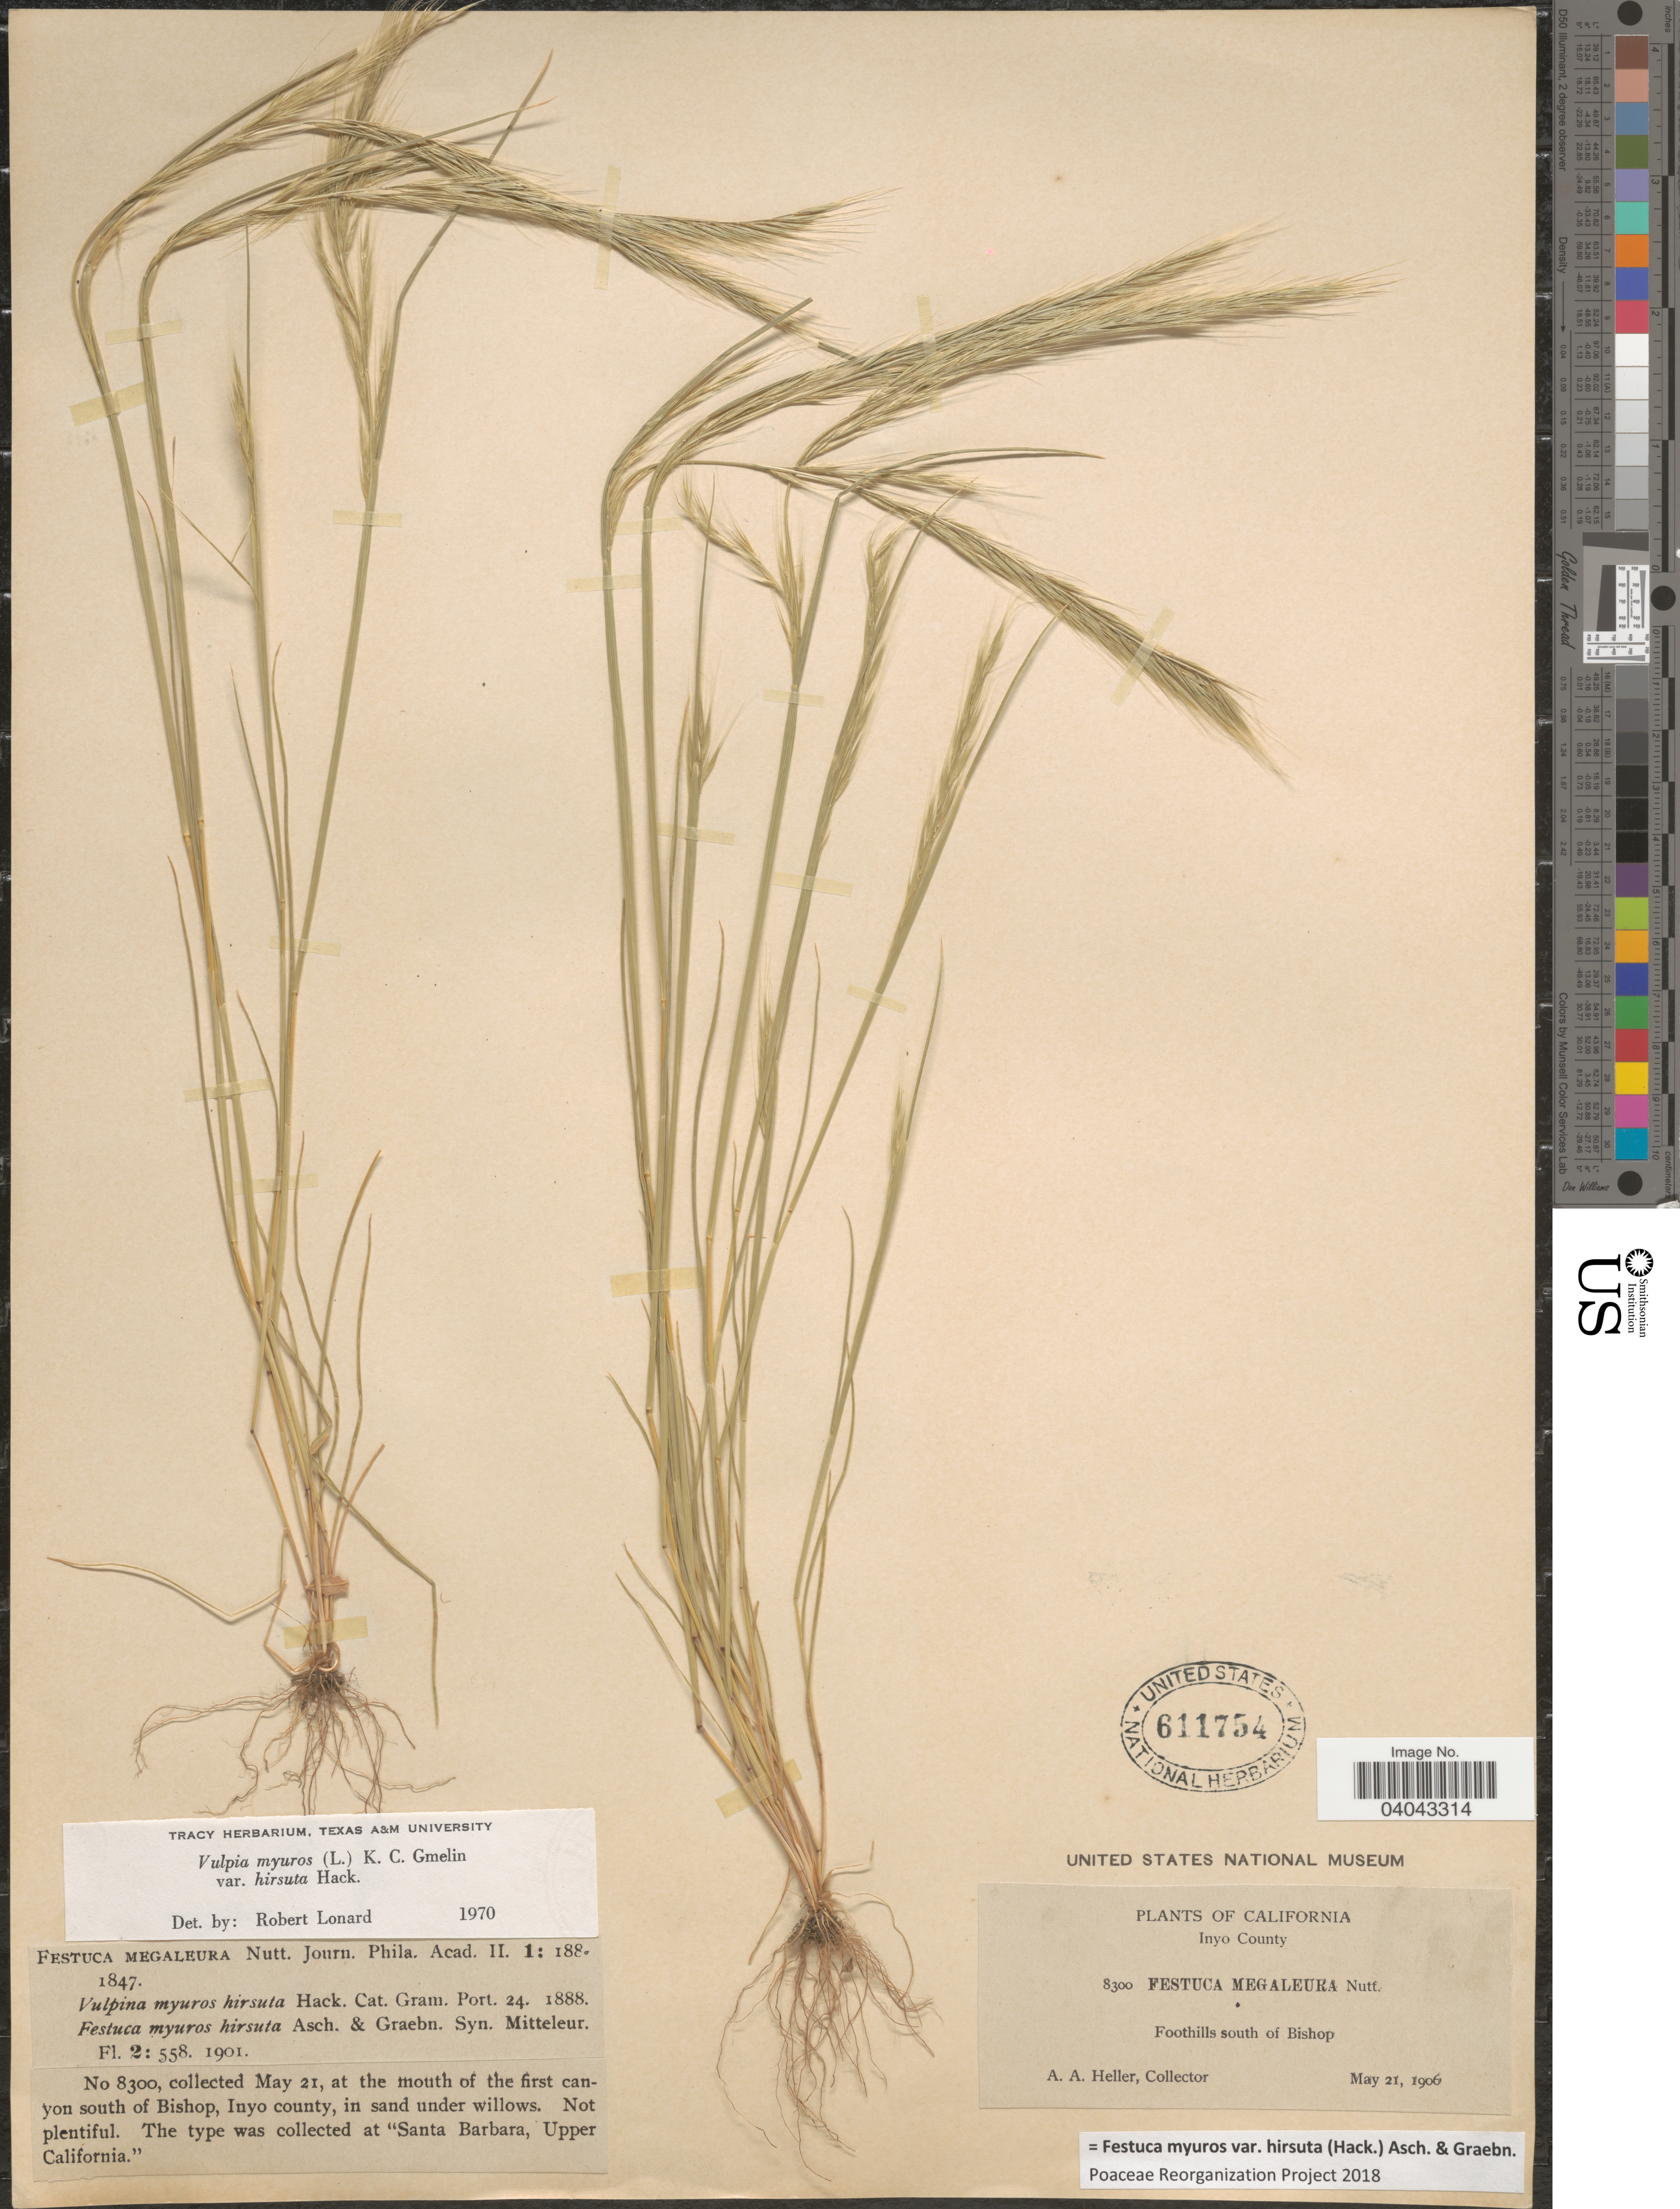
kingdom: Plantae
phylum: Tracheophyta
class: Liliopsida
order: Poales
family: Poaceae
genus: Festuca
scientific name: Festuca myuros var. hirsuta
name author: (Hack.) Asch. & Graebn.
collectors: A. A. Heller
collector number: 8300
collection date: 1906-05-21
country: United States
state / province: California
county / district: Inyo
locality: At the mouth of the first canyon south of Bishop, Inyo County. Foothills south of Bishop.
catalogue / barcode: US 611754